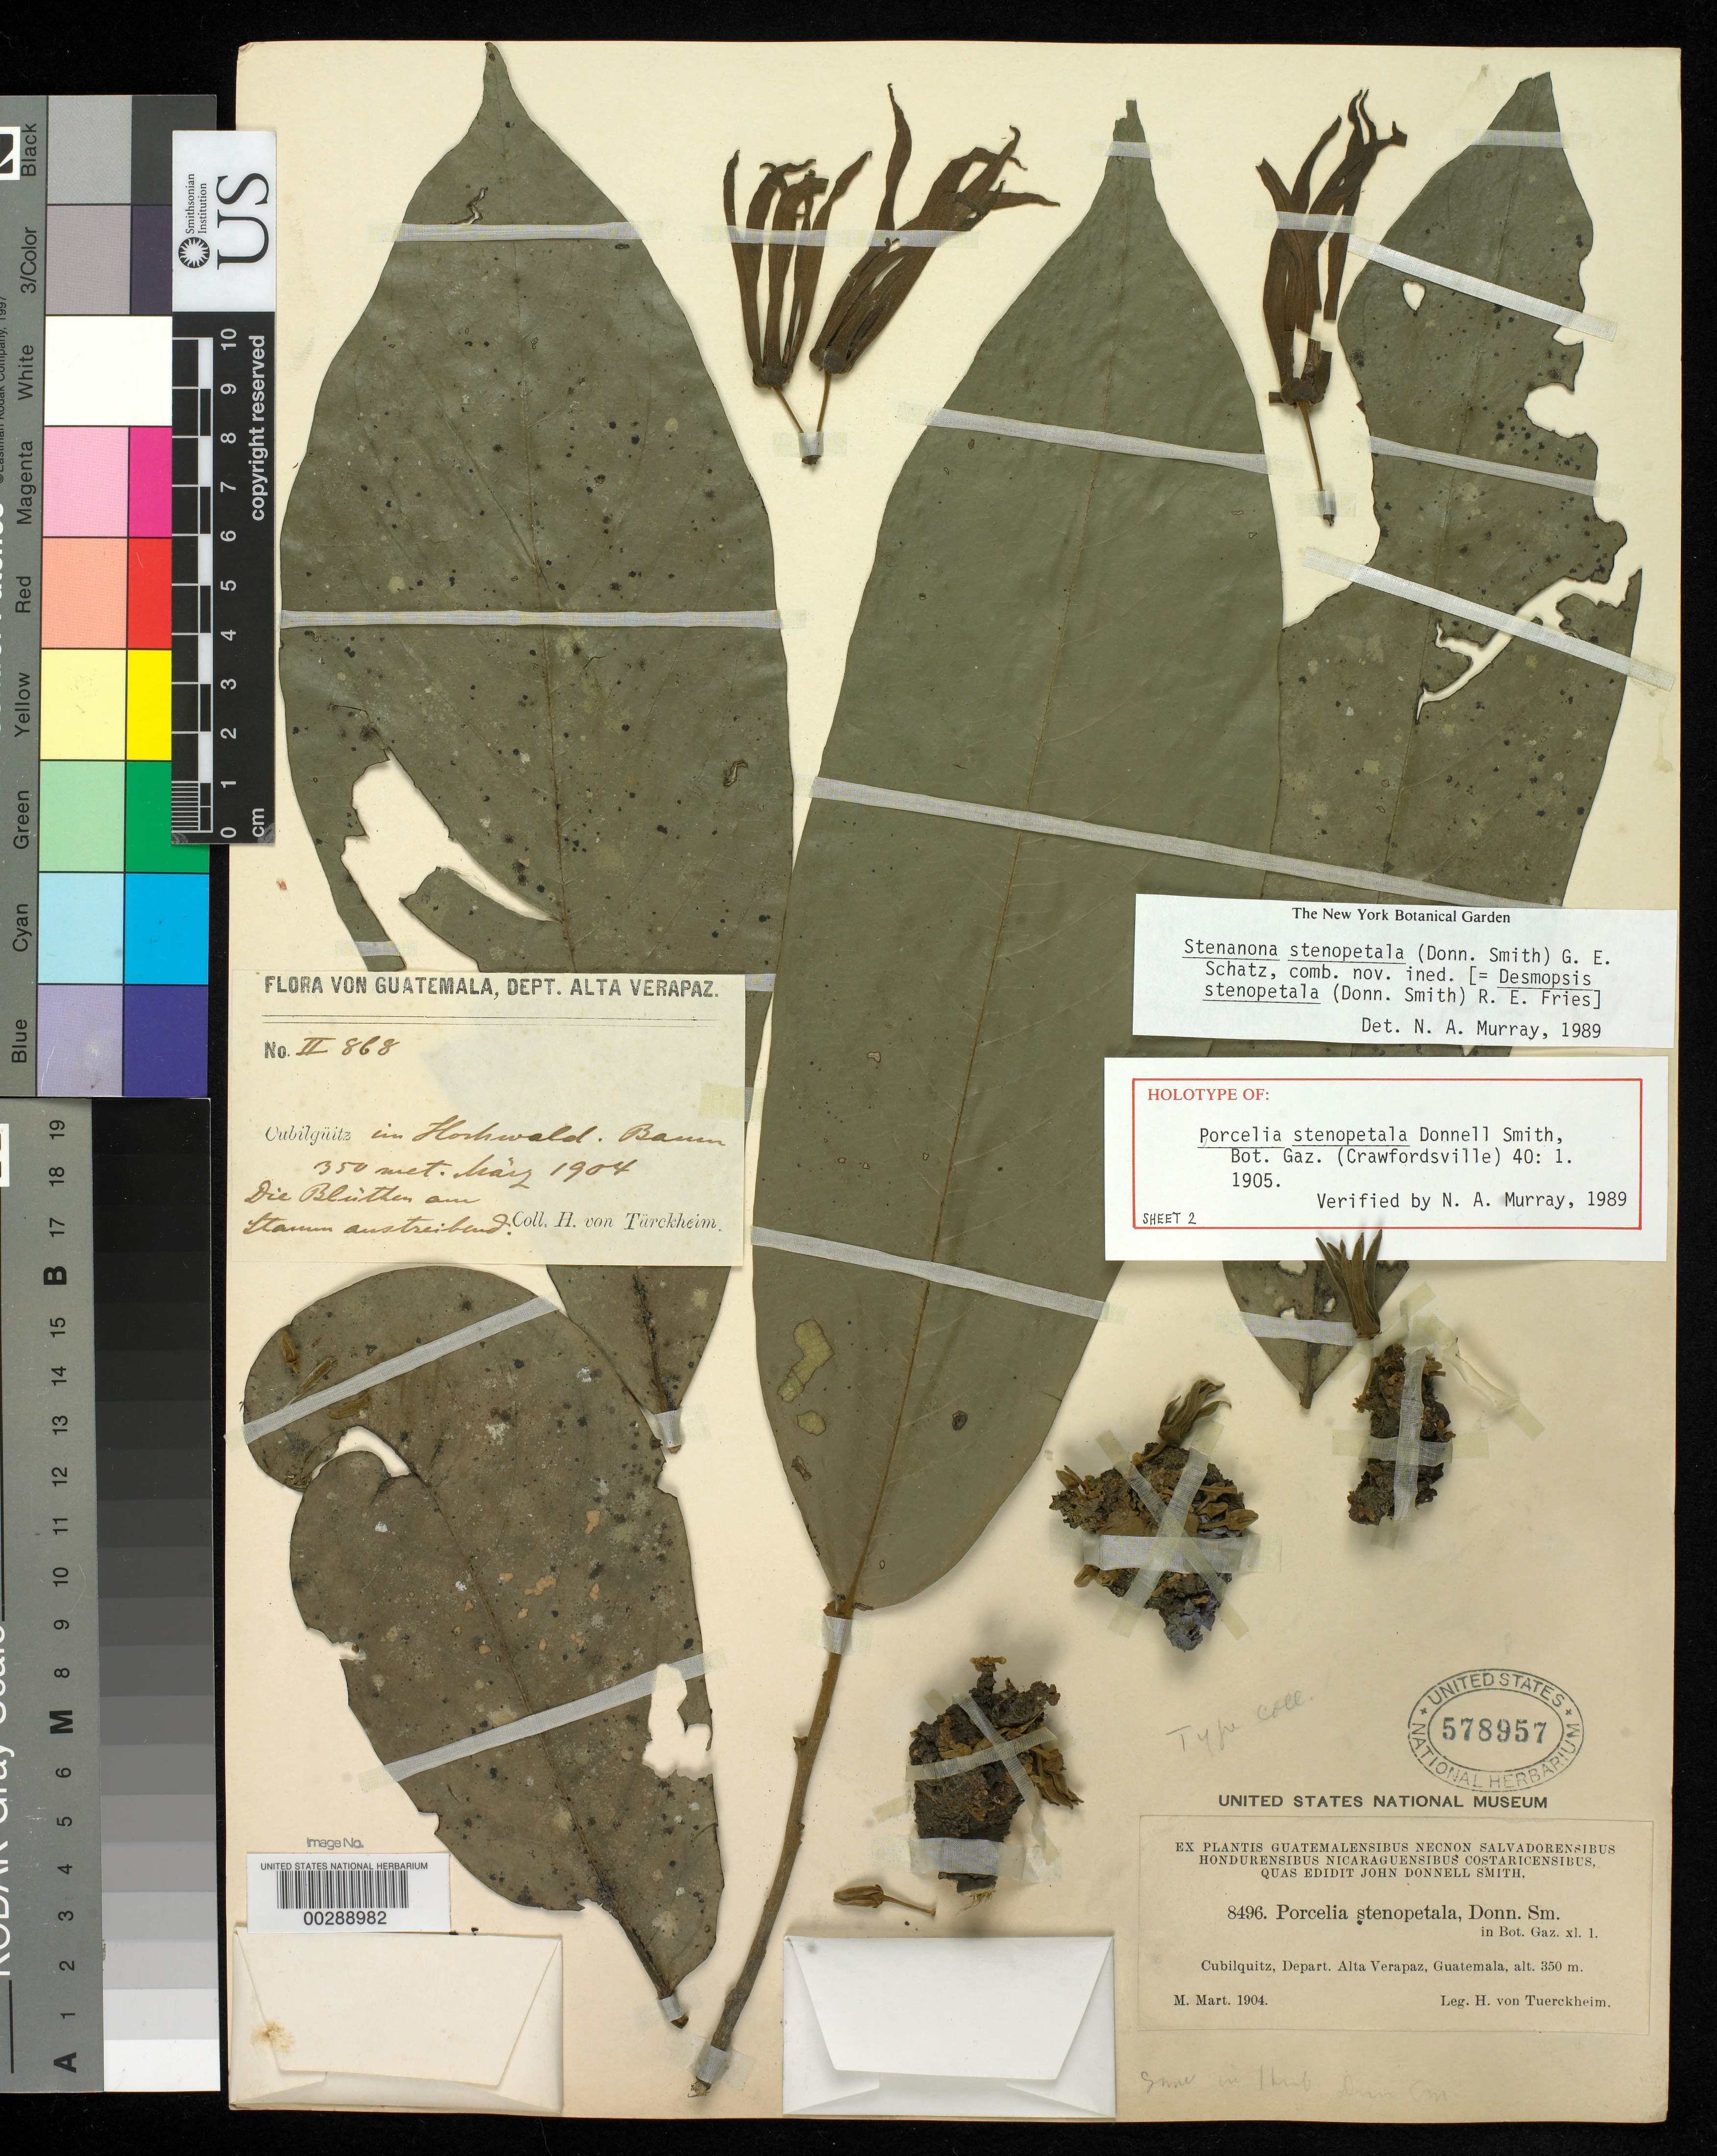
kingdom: Plantae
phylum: Tracheophyta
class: Magnoliopsida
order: Magnoliales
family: Annonaceae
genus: Porcelia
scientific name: Porcelia stenopetala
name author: Donn. Sm.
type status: Holotype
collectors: H. von Türckheim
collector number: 8496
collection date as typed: Mar 1904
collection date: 1904-03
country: Guatemala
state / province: Alta Verapaz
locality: Cubilquitz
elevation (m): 350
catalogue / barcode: US 578957